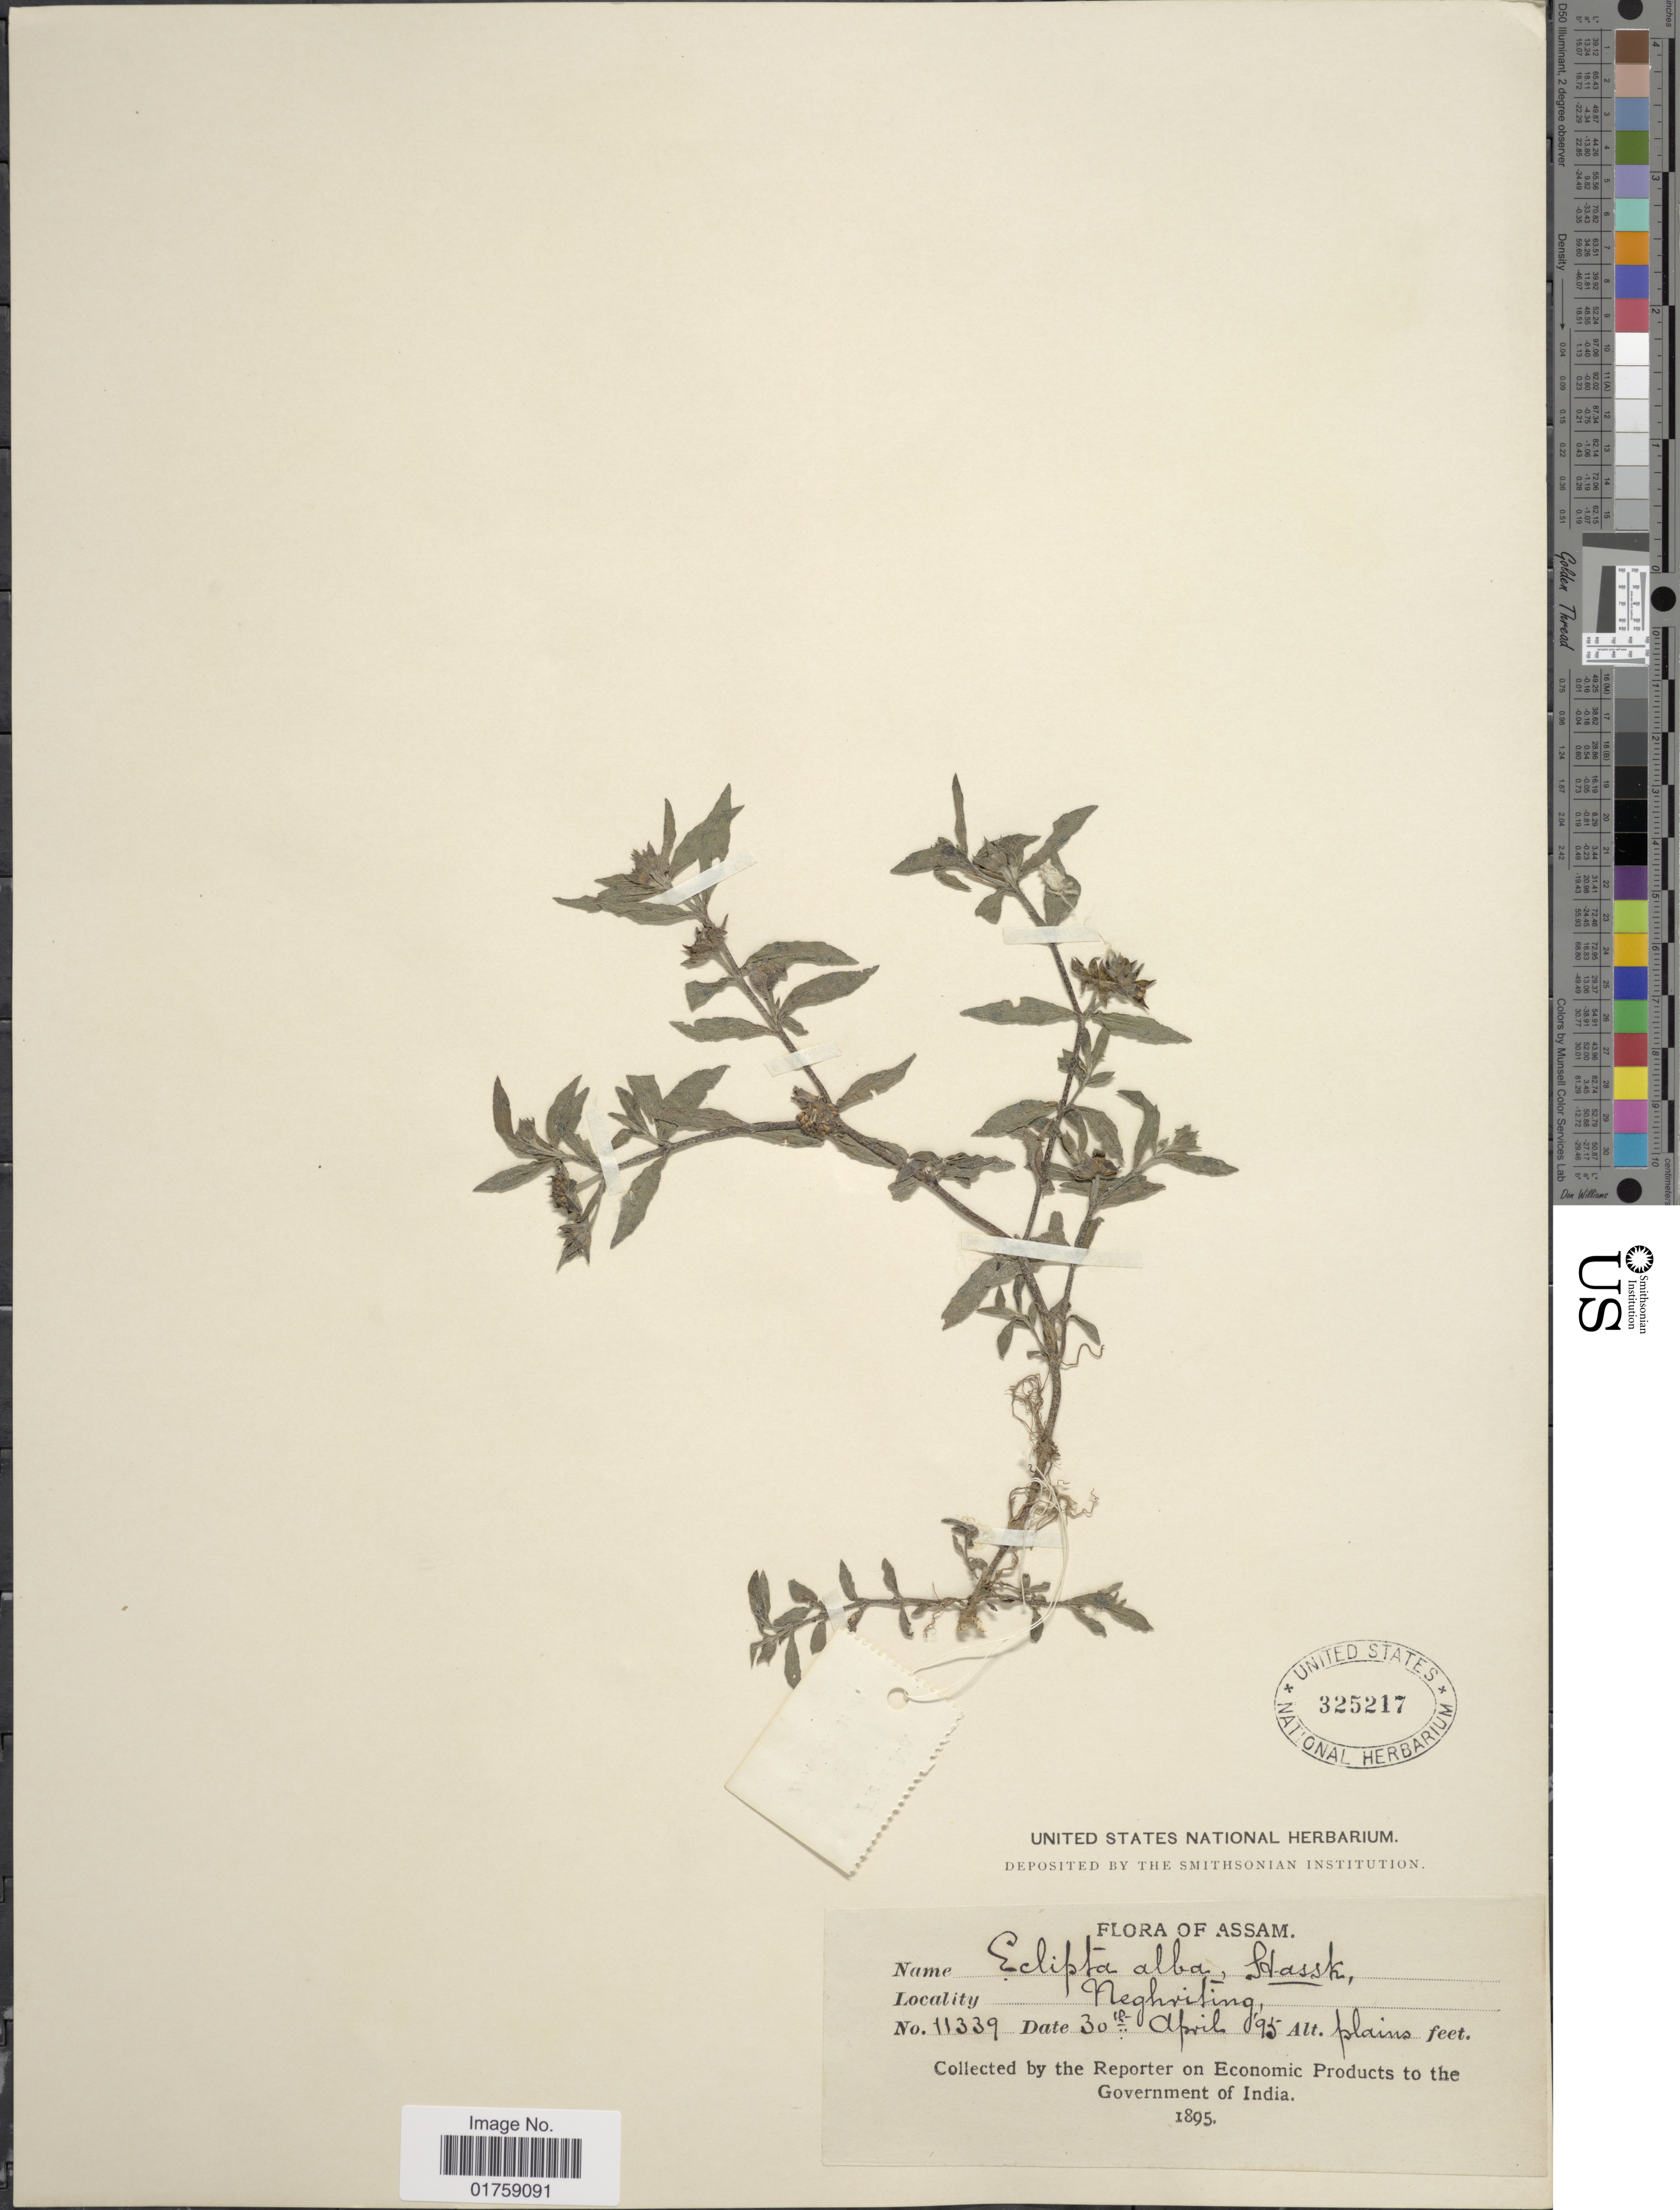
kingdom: Plantae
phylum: Tracheophyta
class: Magnoliopsida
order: Asterales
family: Asteraceae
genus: Eclipta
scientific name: Eclipta prostrata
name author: (L.) L.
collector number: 11339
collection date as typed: Transcribed d/m/y: 30/4/95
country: India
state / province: Assam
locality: Assam. Neghriting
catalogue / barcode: US 325217